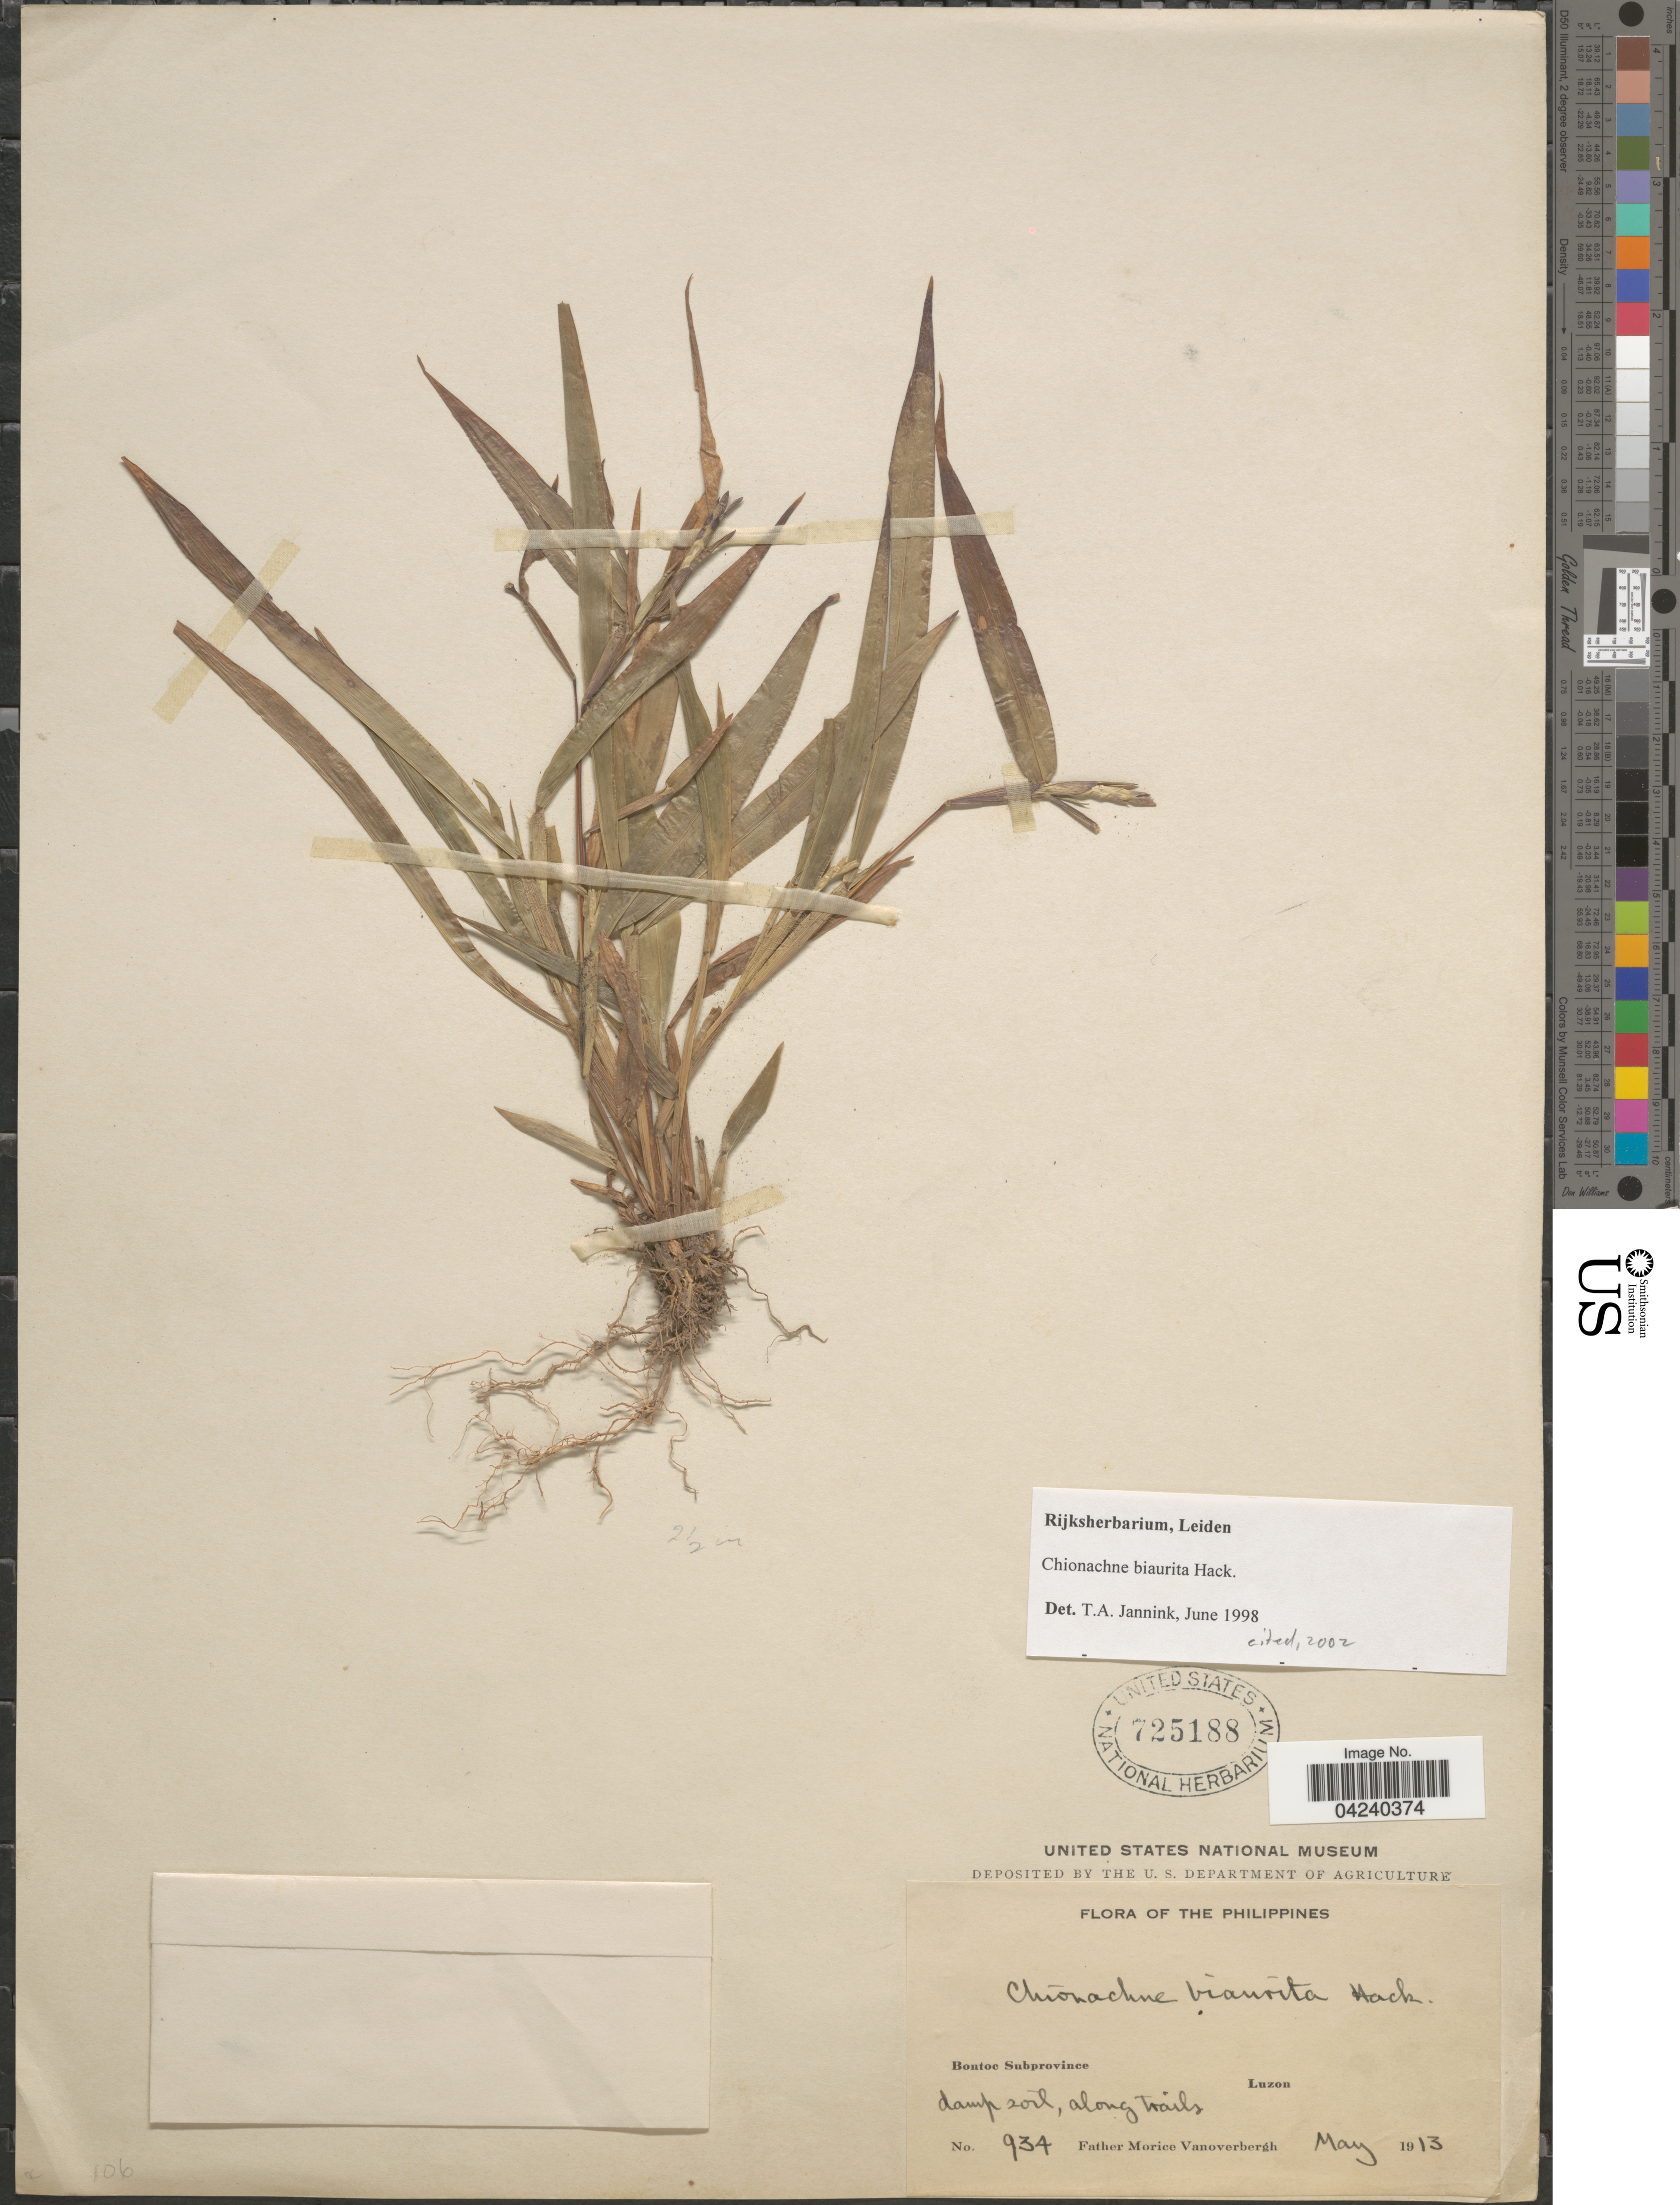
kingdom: Plantae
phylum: Tracheophyta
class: Liliopsida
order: Poales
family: Poaceae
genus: Chionachne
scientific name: Chionachne biaurita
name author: Hack.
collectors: F. Vanoverbergh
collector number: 934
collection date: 1913-05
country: Philippines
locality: Bontoe Subprovince. Luzon.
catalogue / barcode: US 725188